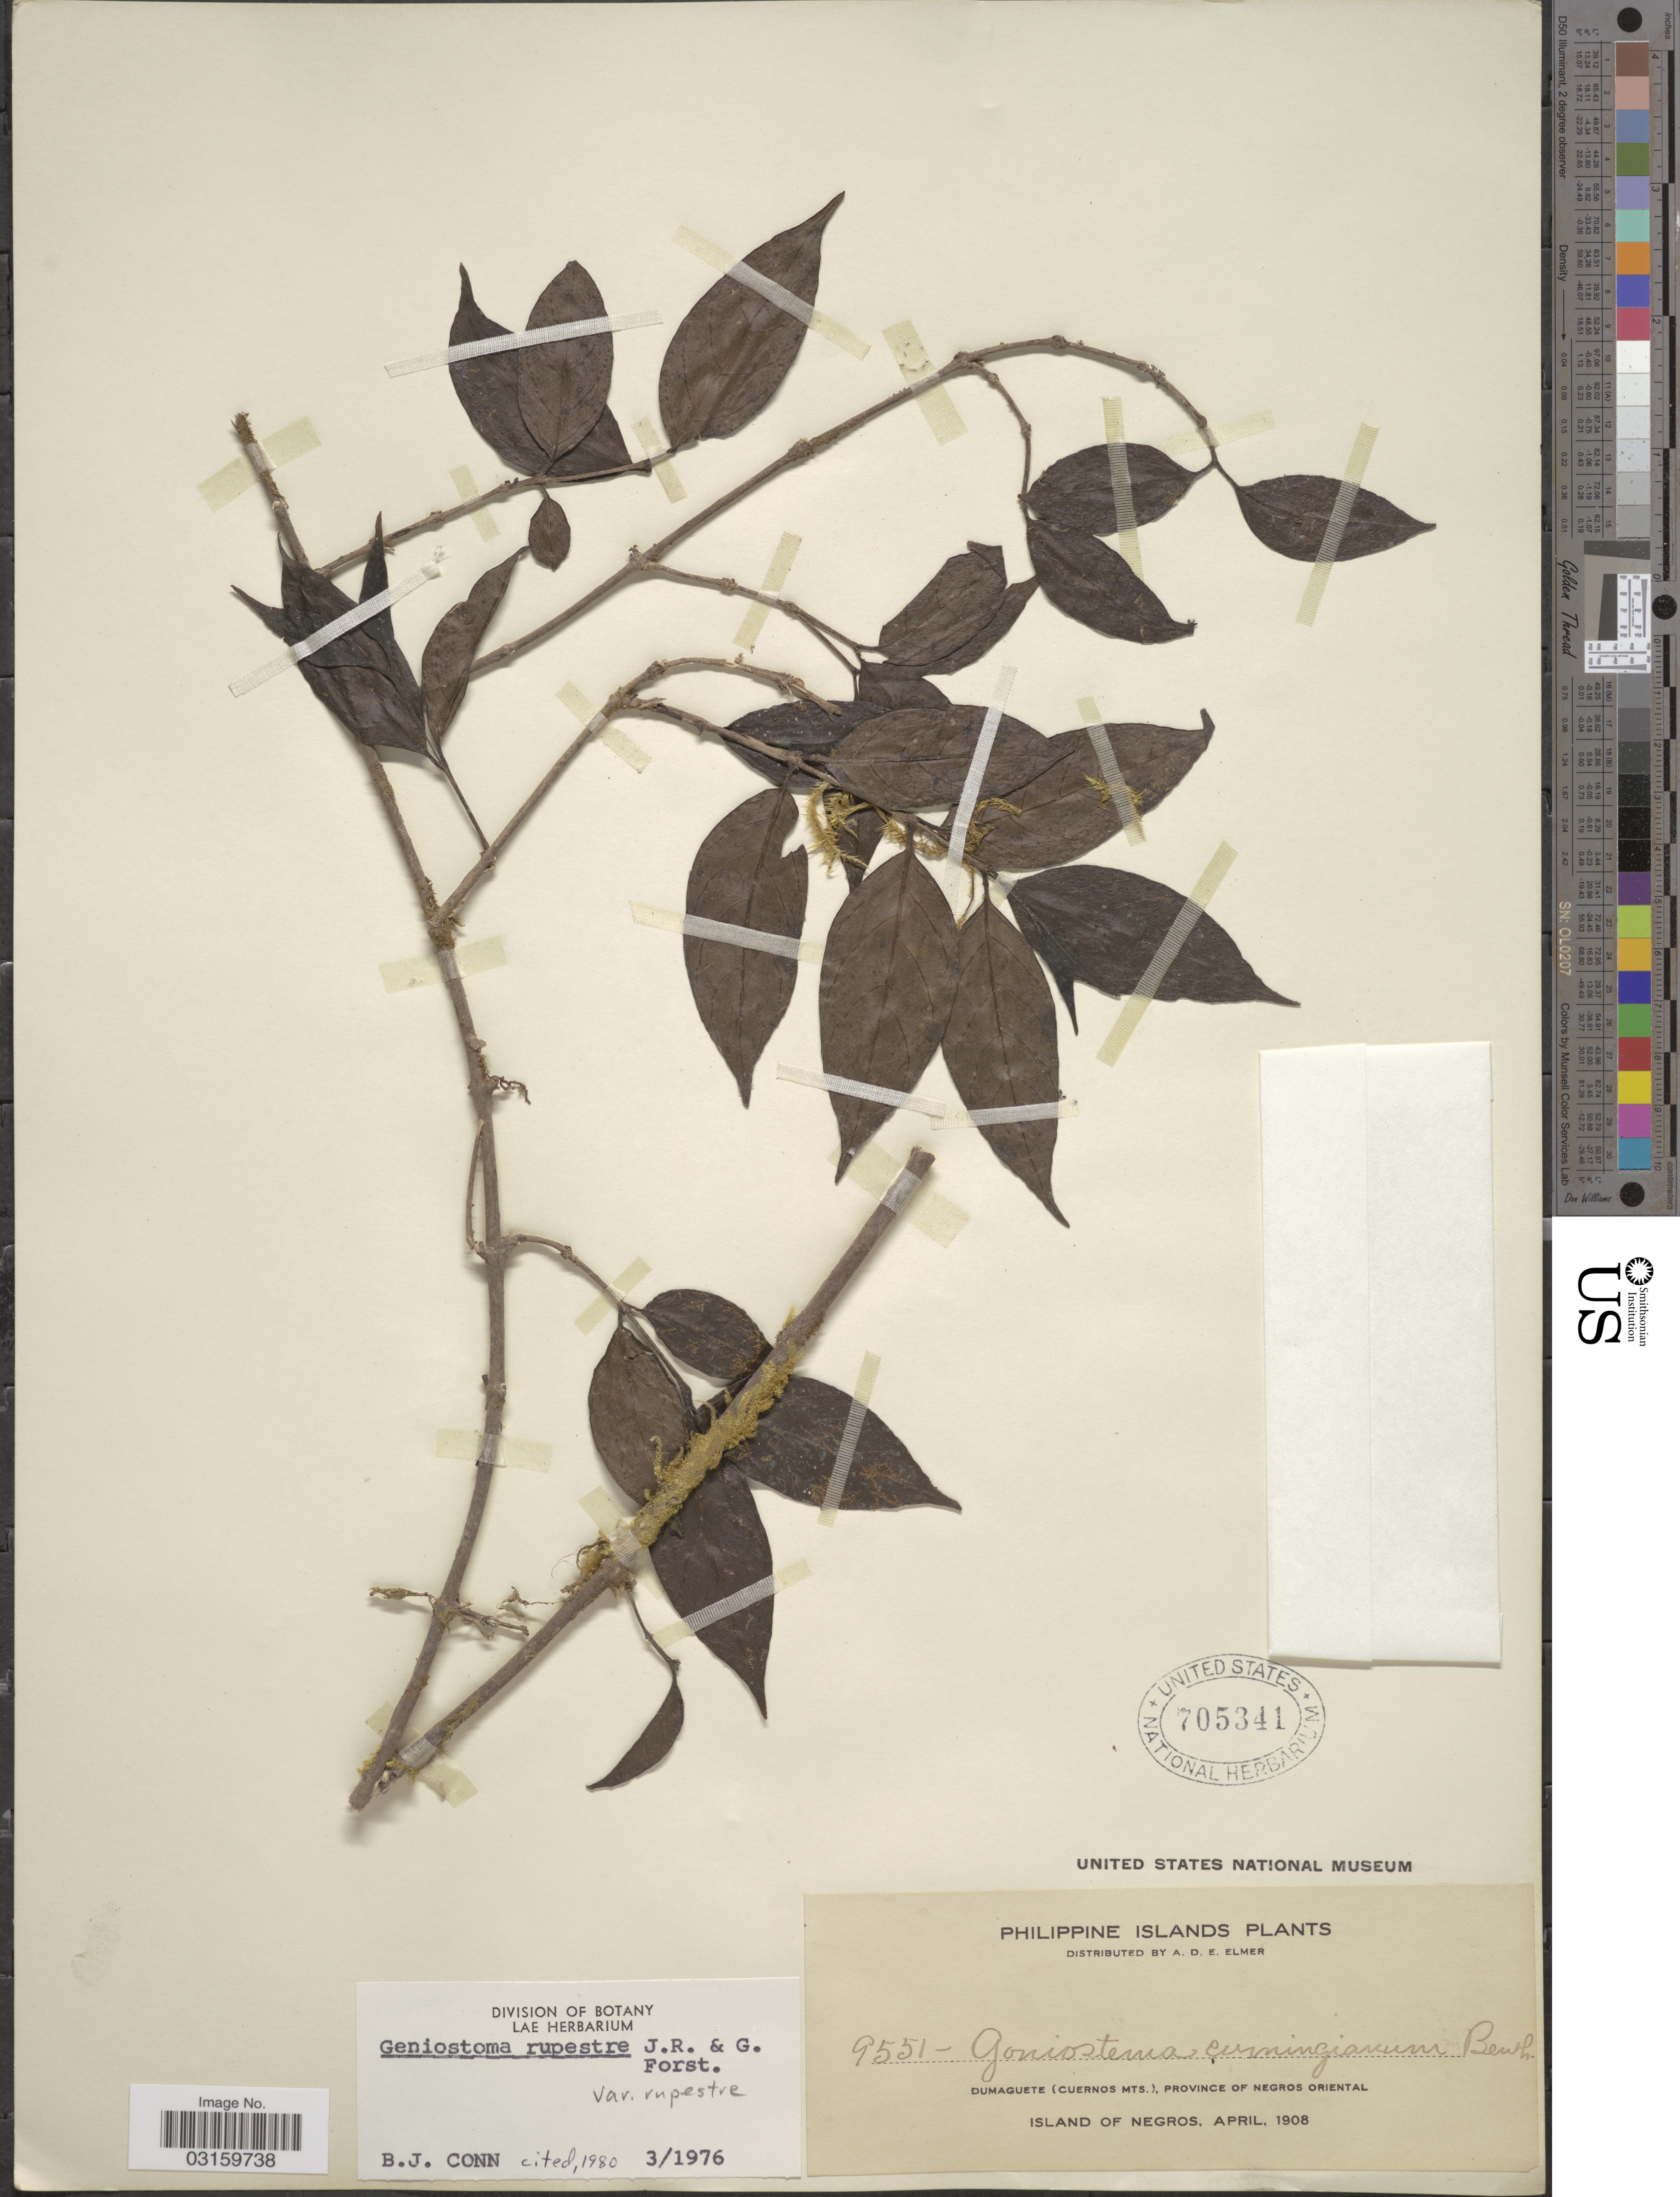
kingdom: Plantae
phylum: Tracheophyta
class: Magnoliopsida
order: Gentianales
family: Loganiaceae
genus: Geniostoma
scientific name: Geniostoma rupestre var. rupestre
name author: J.R. Forst. & G. Forst.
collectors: A. D. E. Elmer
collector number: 9551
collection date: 1908-04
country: Philippines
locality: Dumaguete (Cuernos Mts.), Province of Negros Oriental, Island of Negros.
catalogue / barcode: US 705341